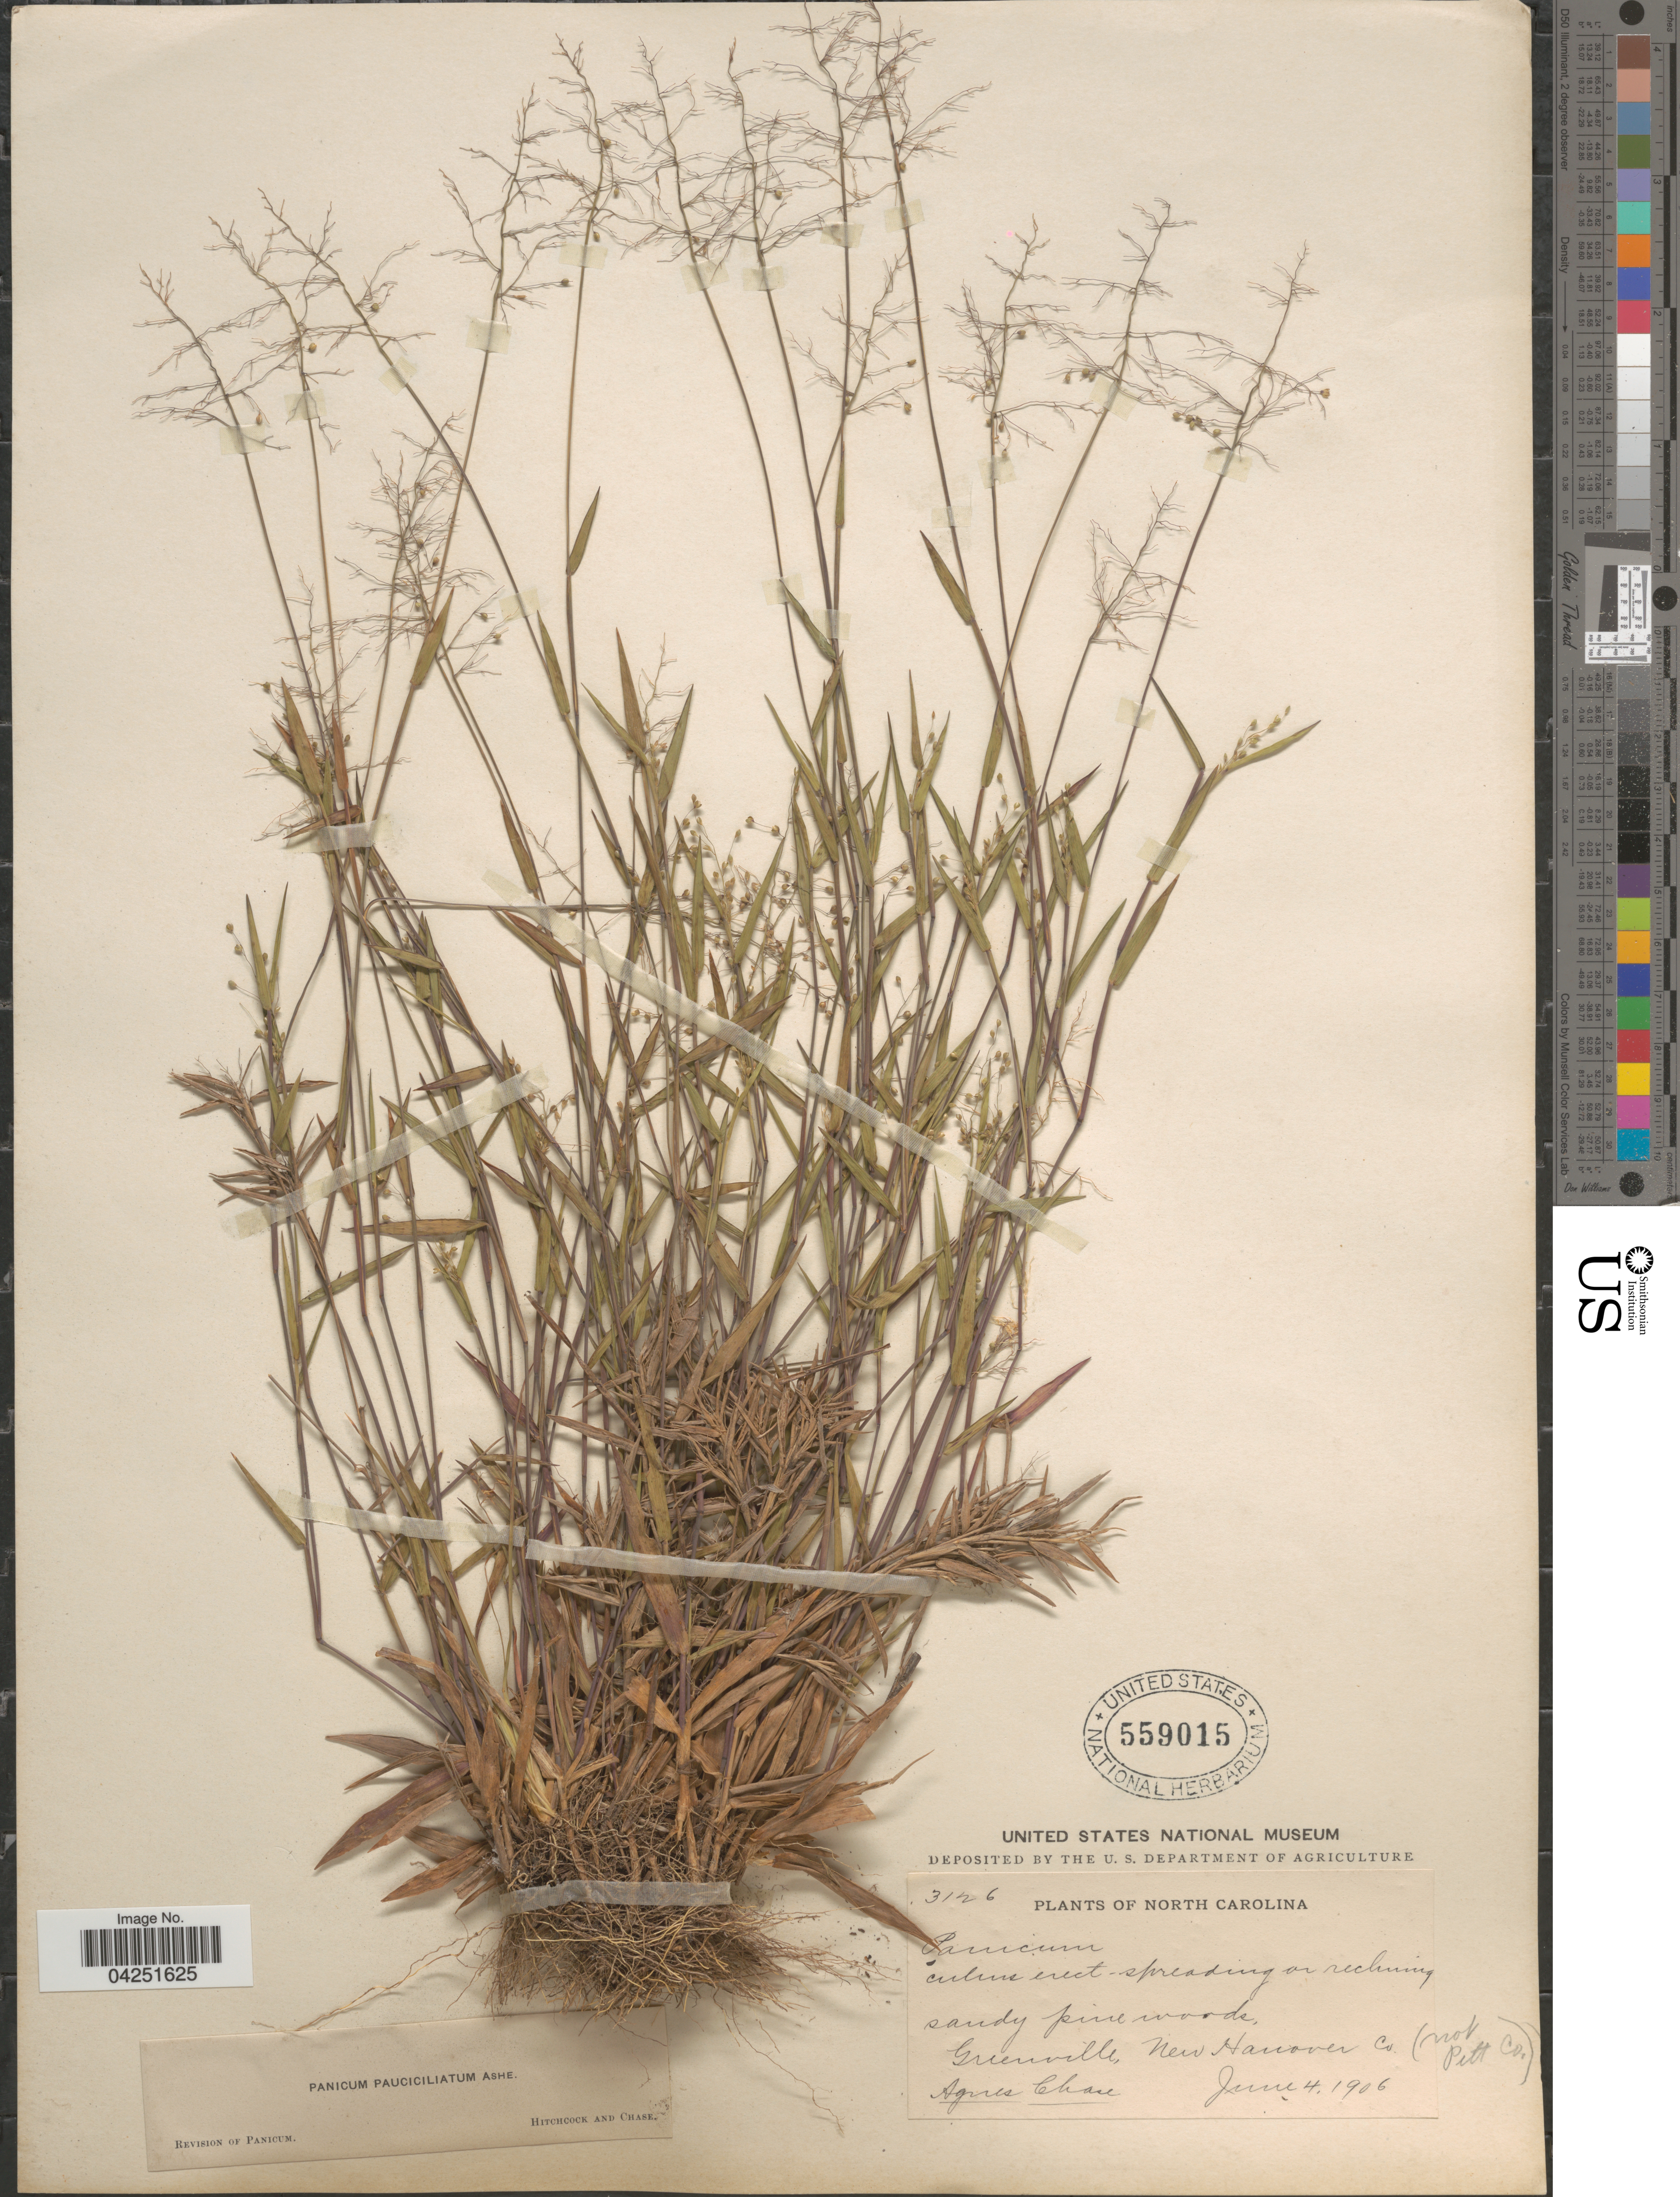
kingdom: Plantae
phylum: Tracheophyta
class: Liliopsida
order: Poales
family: Poaceae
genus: Dichanthelium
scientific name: Dichanthelium acuminatum var. acuminatum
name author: (Sw.) Gould & C.A. Clark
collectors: A. Chase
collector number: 3126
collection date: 1906-06-04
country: United States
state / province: North Carolina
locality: Greenville, New Hanover Co. (not Pitt Co.).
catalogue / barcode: US 559015